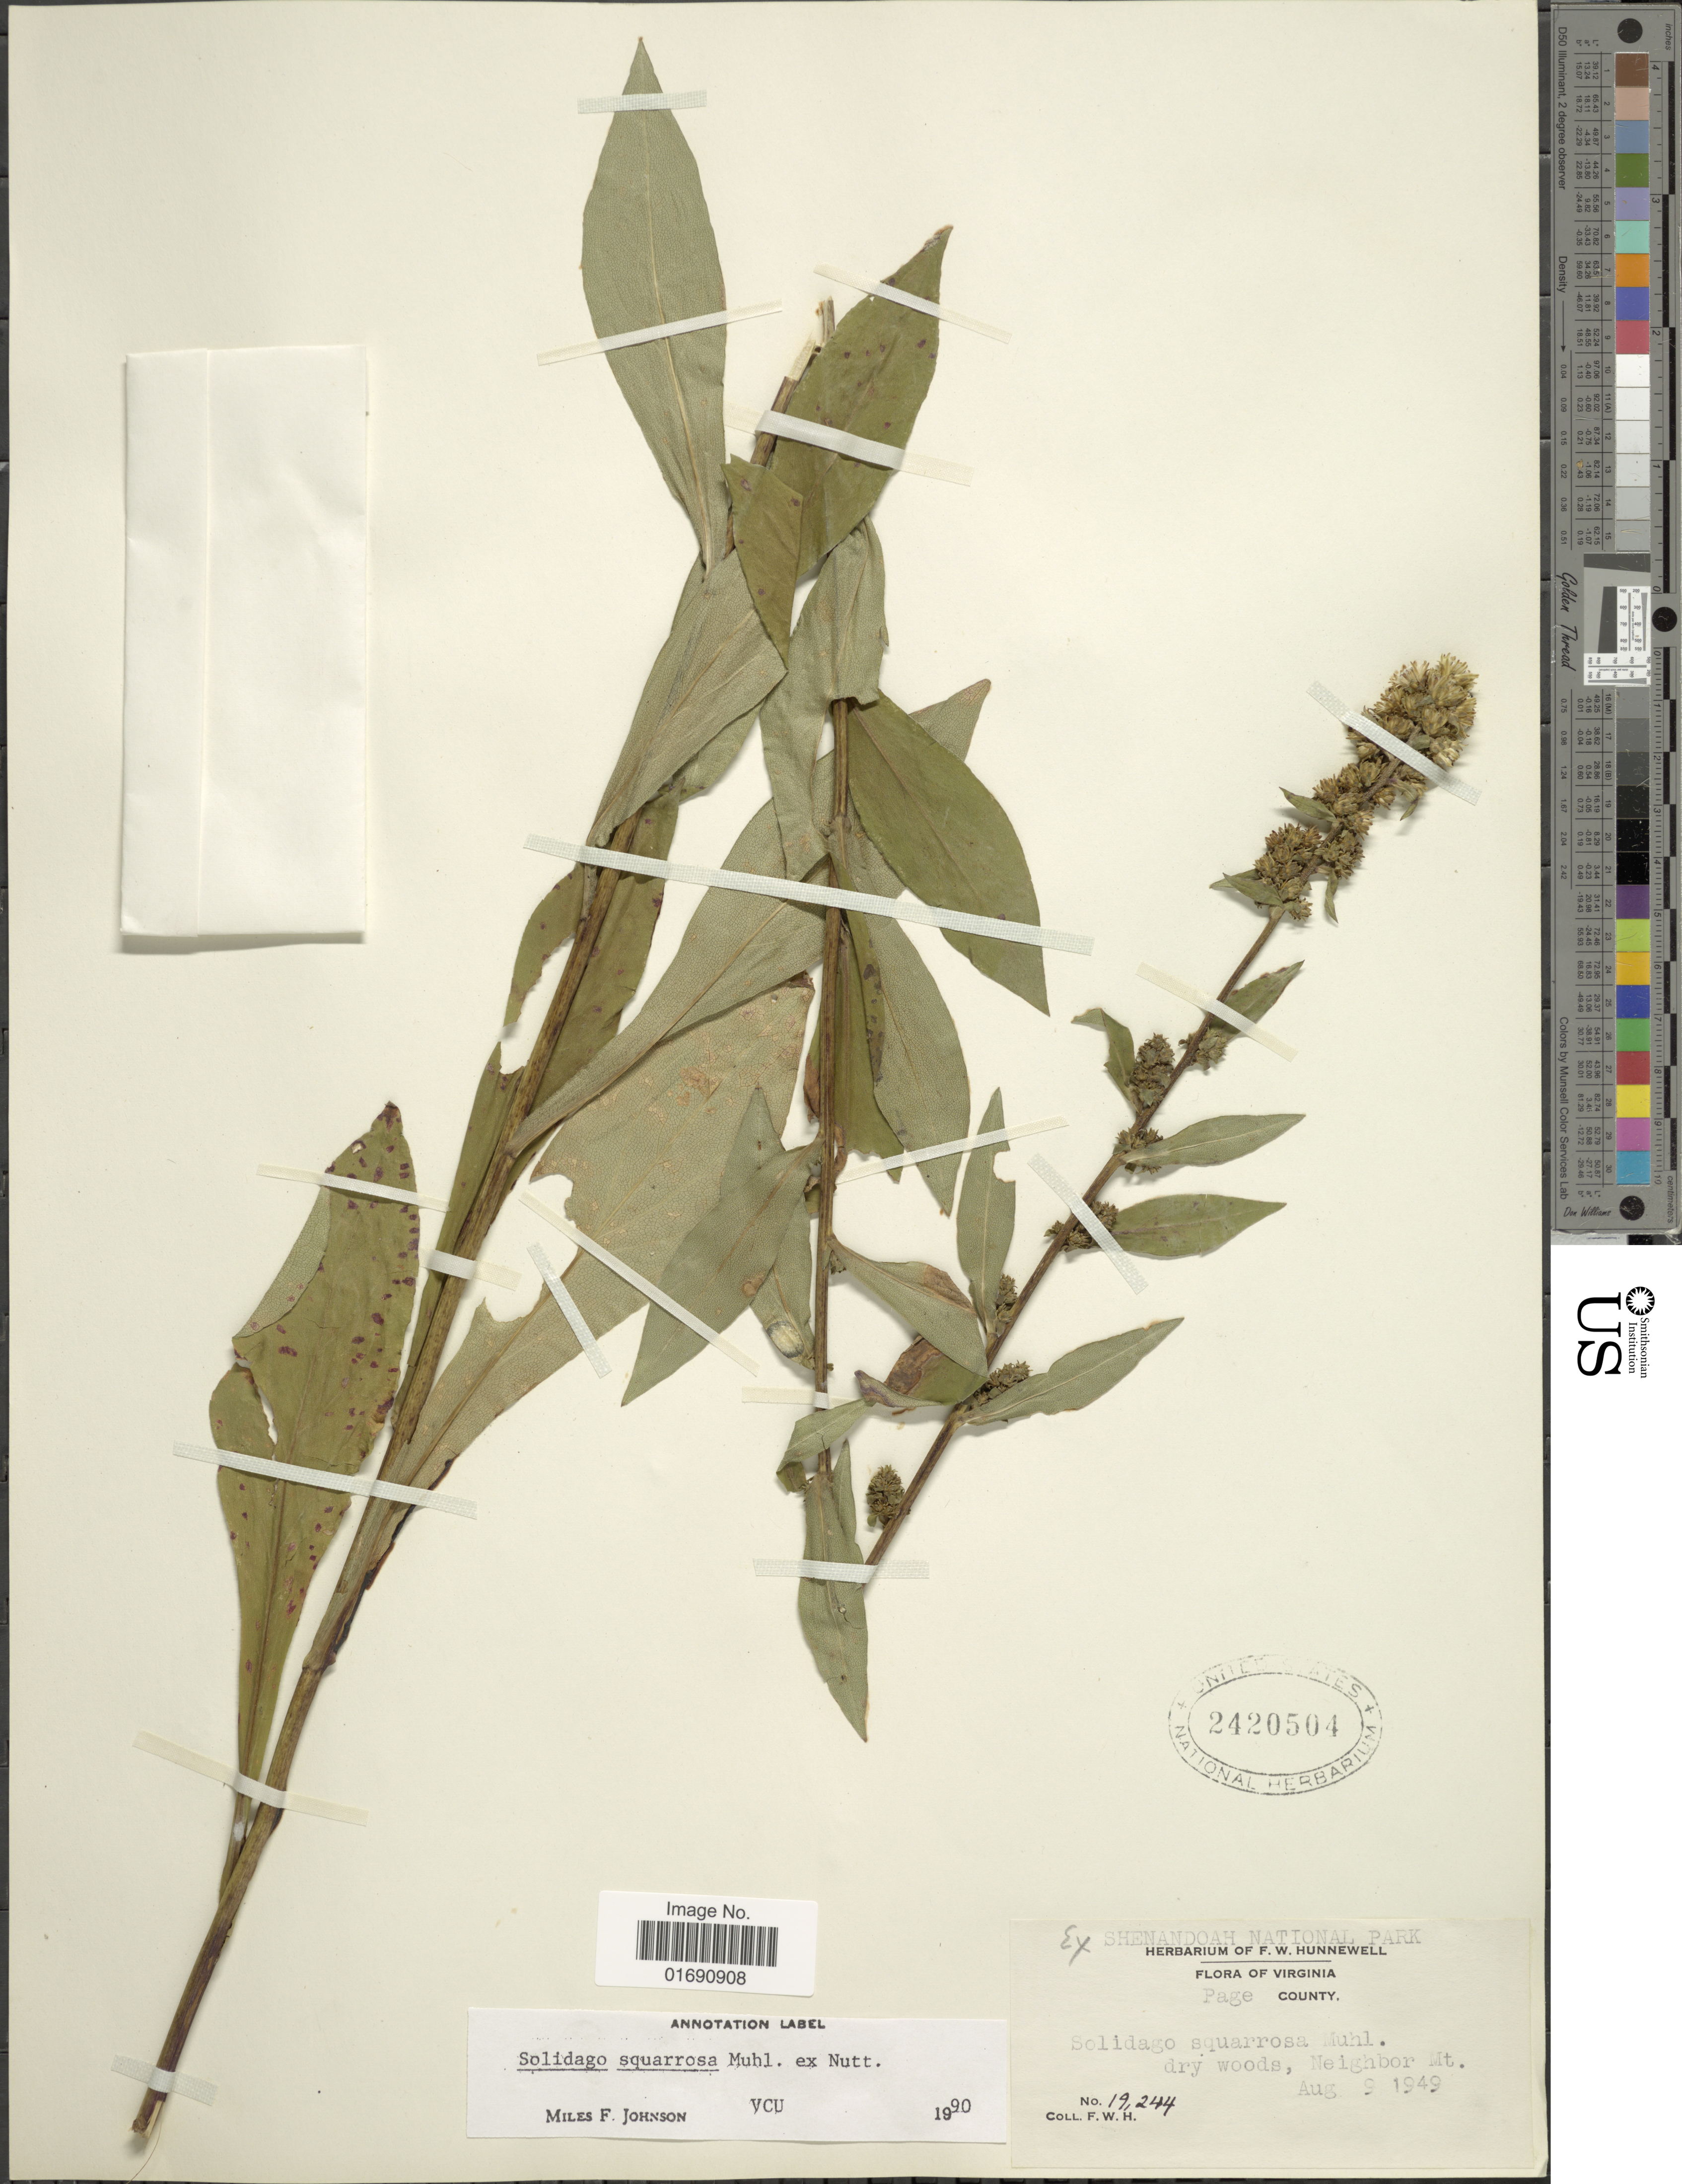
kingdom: Plantae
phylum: Tracheophyta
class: Magnoliopsida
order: Asterales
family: Asteraceae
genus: Solidago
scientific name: Solidago squarrosa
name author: Muhl.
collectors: F. Hunnewell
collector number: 19244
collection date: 1949-08-09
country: United States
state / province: Virginia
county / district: Page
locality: dry woods, Neighbor Mt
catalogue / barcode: US 2420504